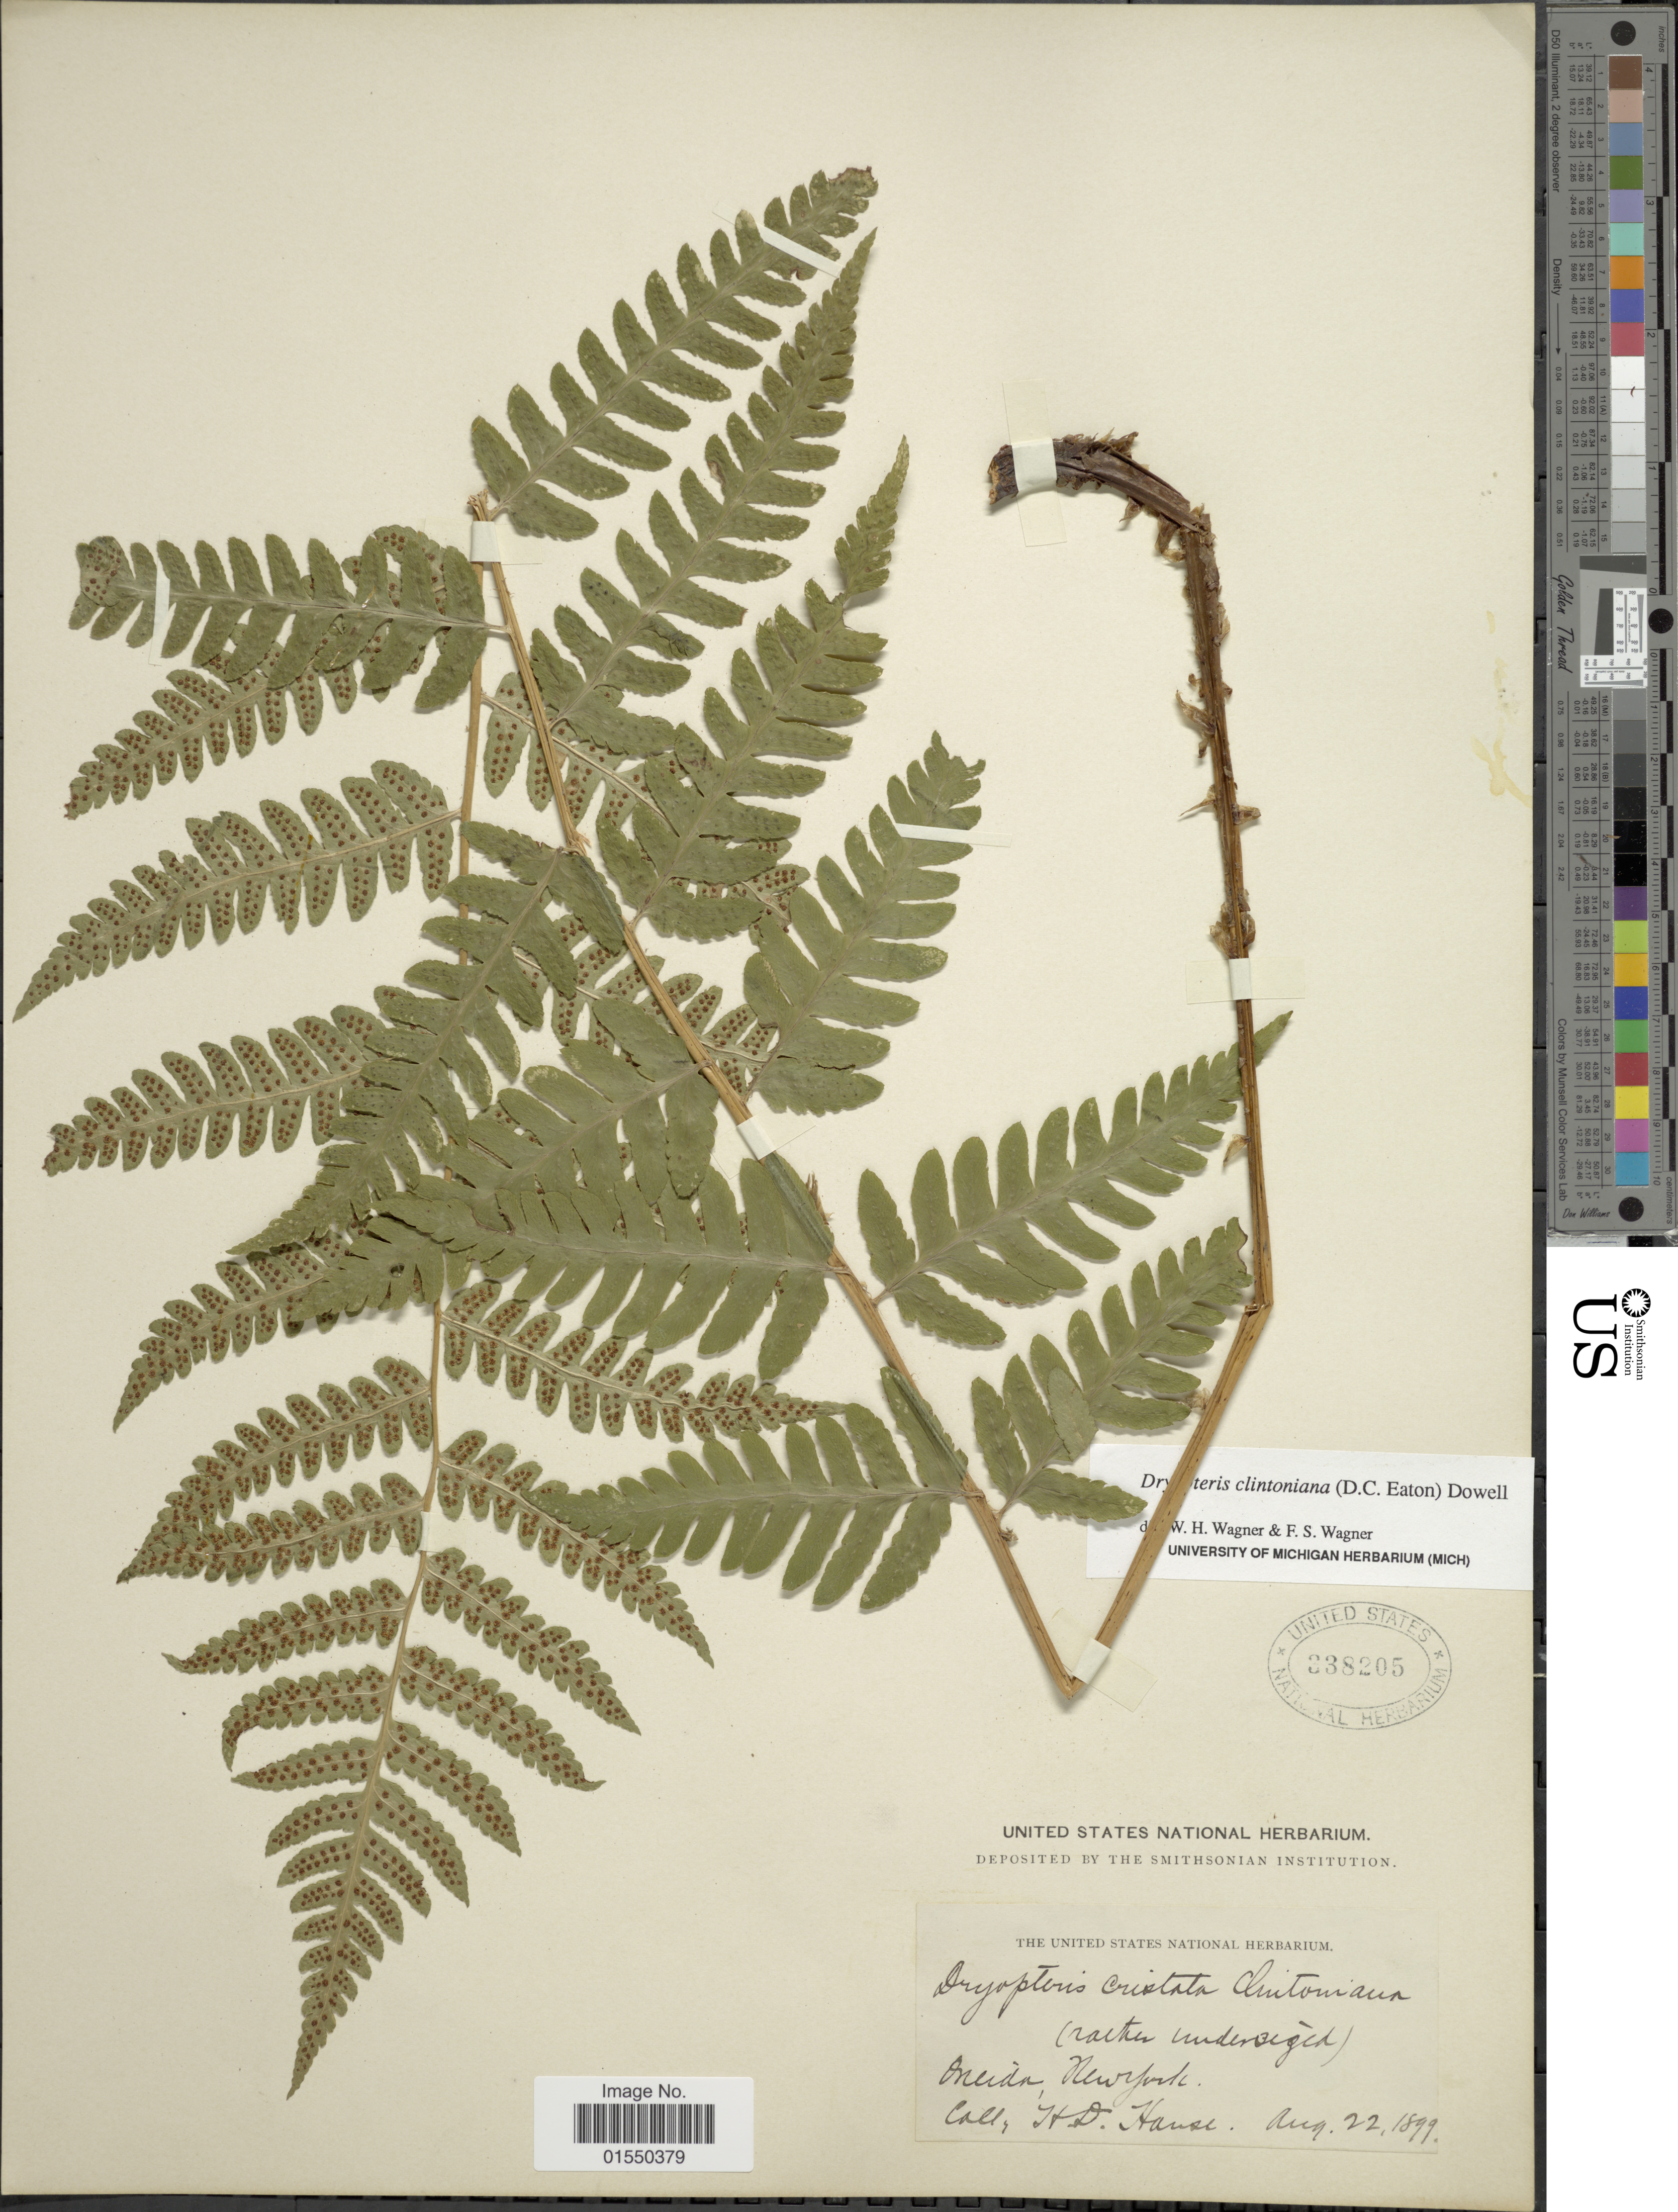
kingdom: Plantae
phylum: Tracheophyta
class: Polypodiopsida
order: Polypodiales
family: Dryopteridaceae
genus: Dryopteris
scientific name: Dryopteris clintoniana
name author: (D.C. Eaton) Dowell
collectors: H. D. House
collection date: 1899-08-22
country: United States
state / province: New York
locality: Oneida, New York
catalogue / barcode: US 338205